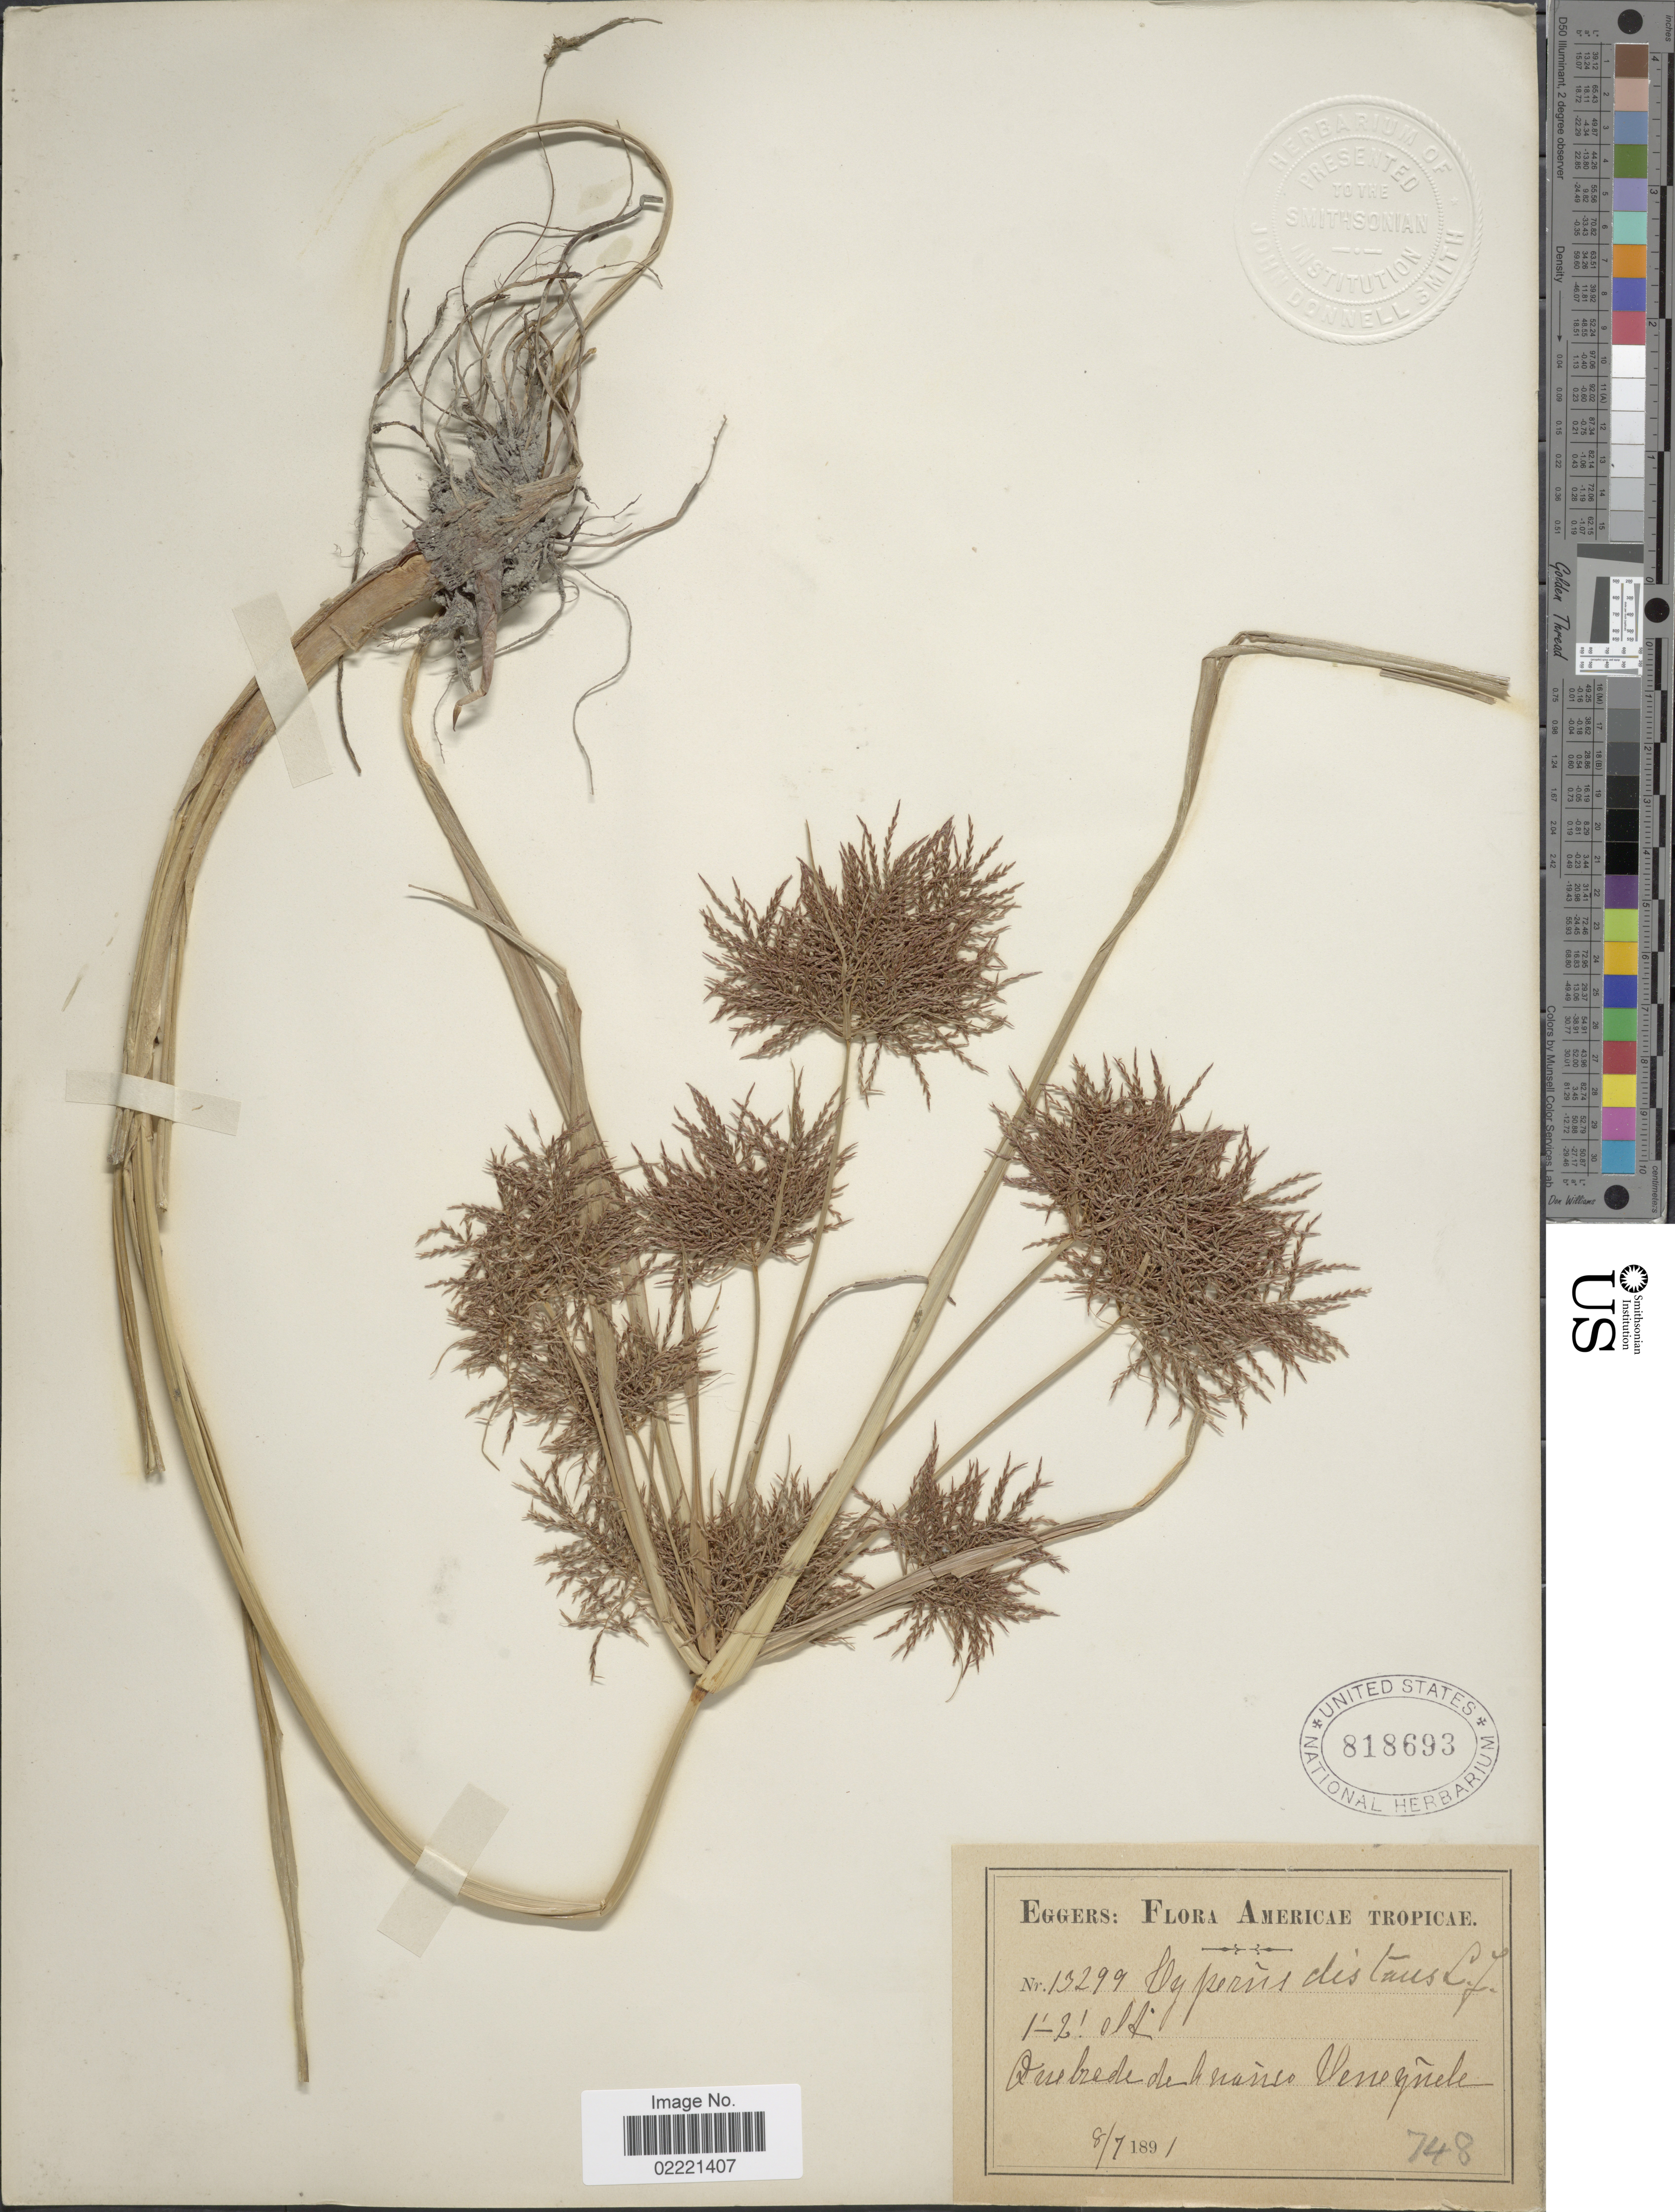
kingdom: Plantae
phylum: Tracheophyta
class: Liliopsida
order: Poales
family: Cyperaceae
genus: Cyperus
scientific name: Cyperus distans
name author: L. f.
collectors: -. Eggers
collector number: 13299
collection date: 1891-07-08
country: Venezuela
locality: Americae Tropicae, Quebrade del nanco [interpreted] Venezuela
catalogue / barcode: US 818693